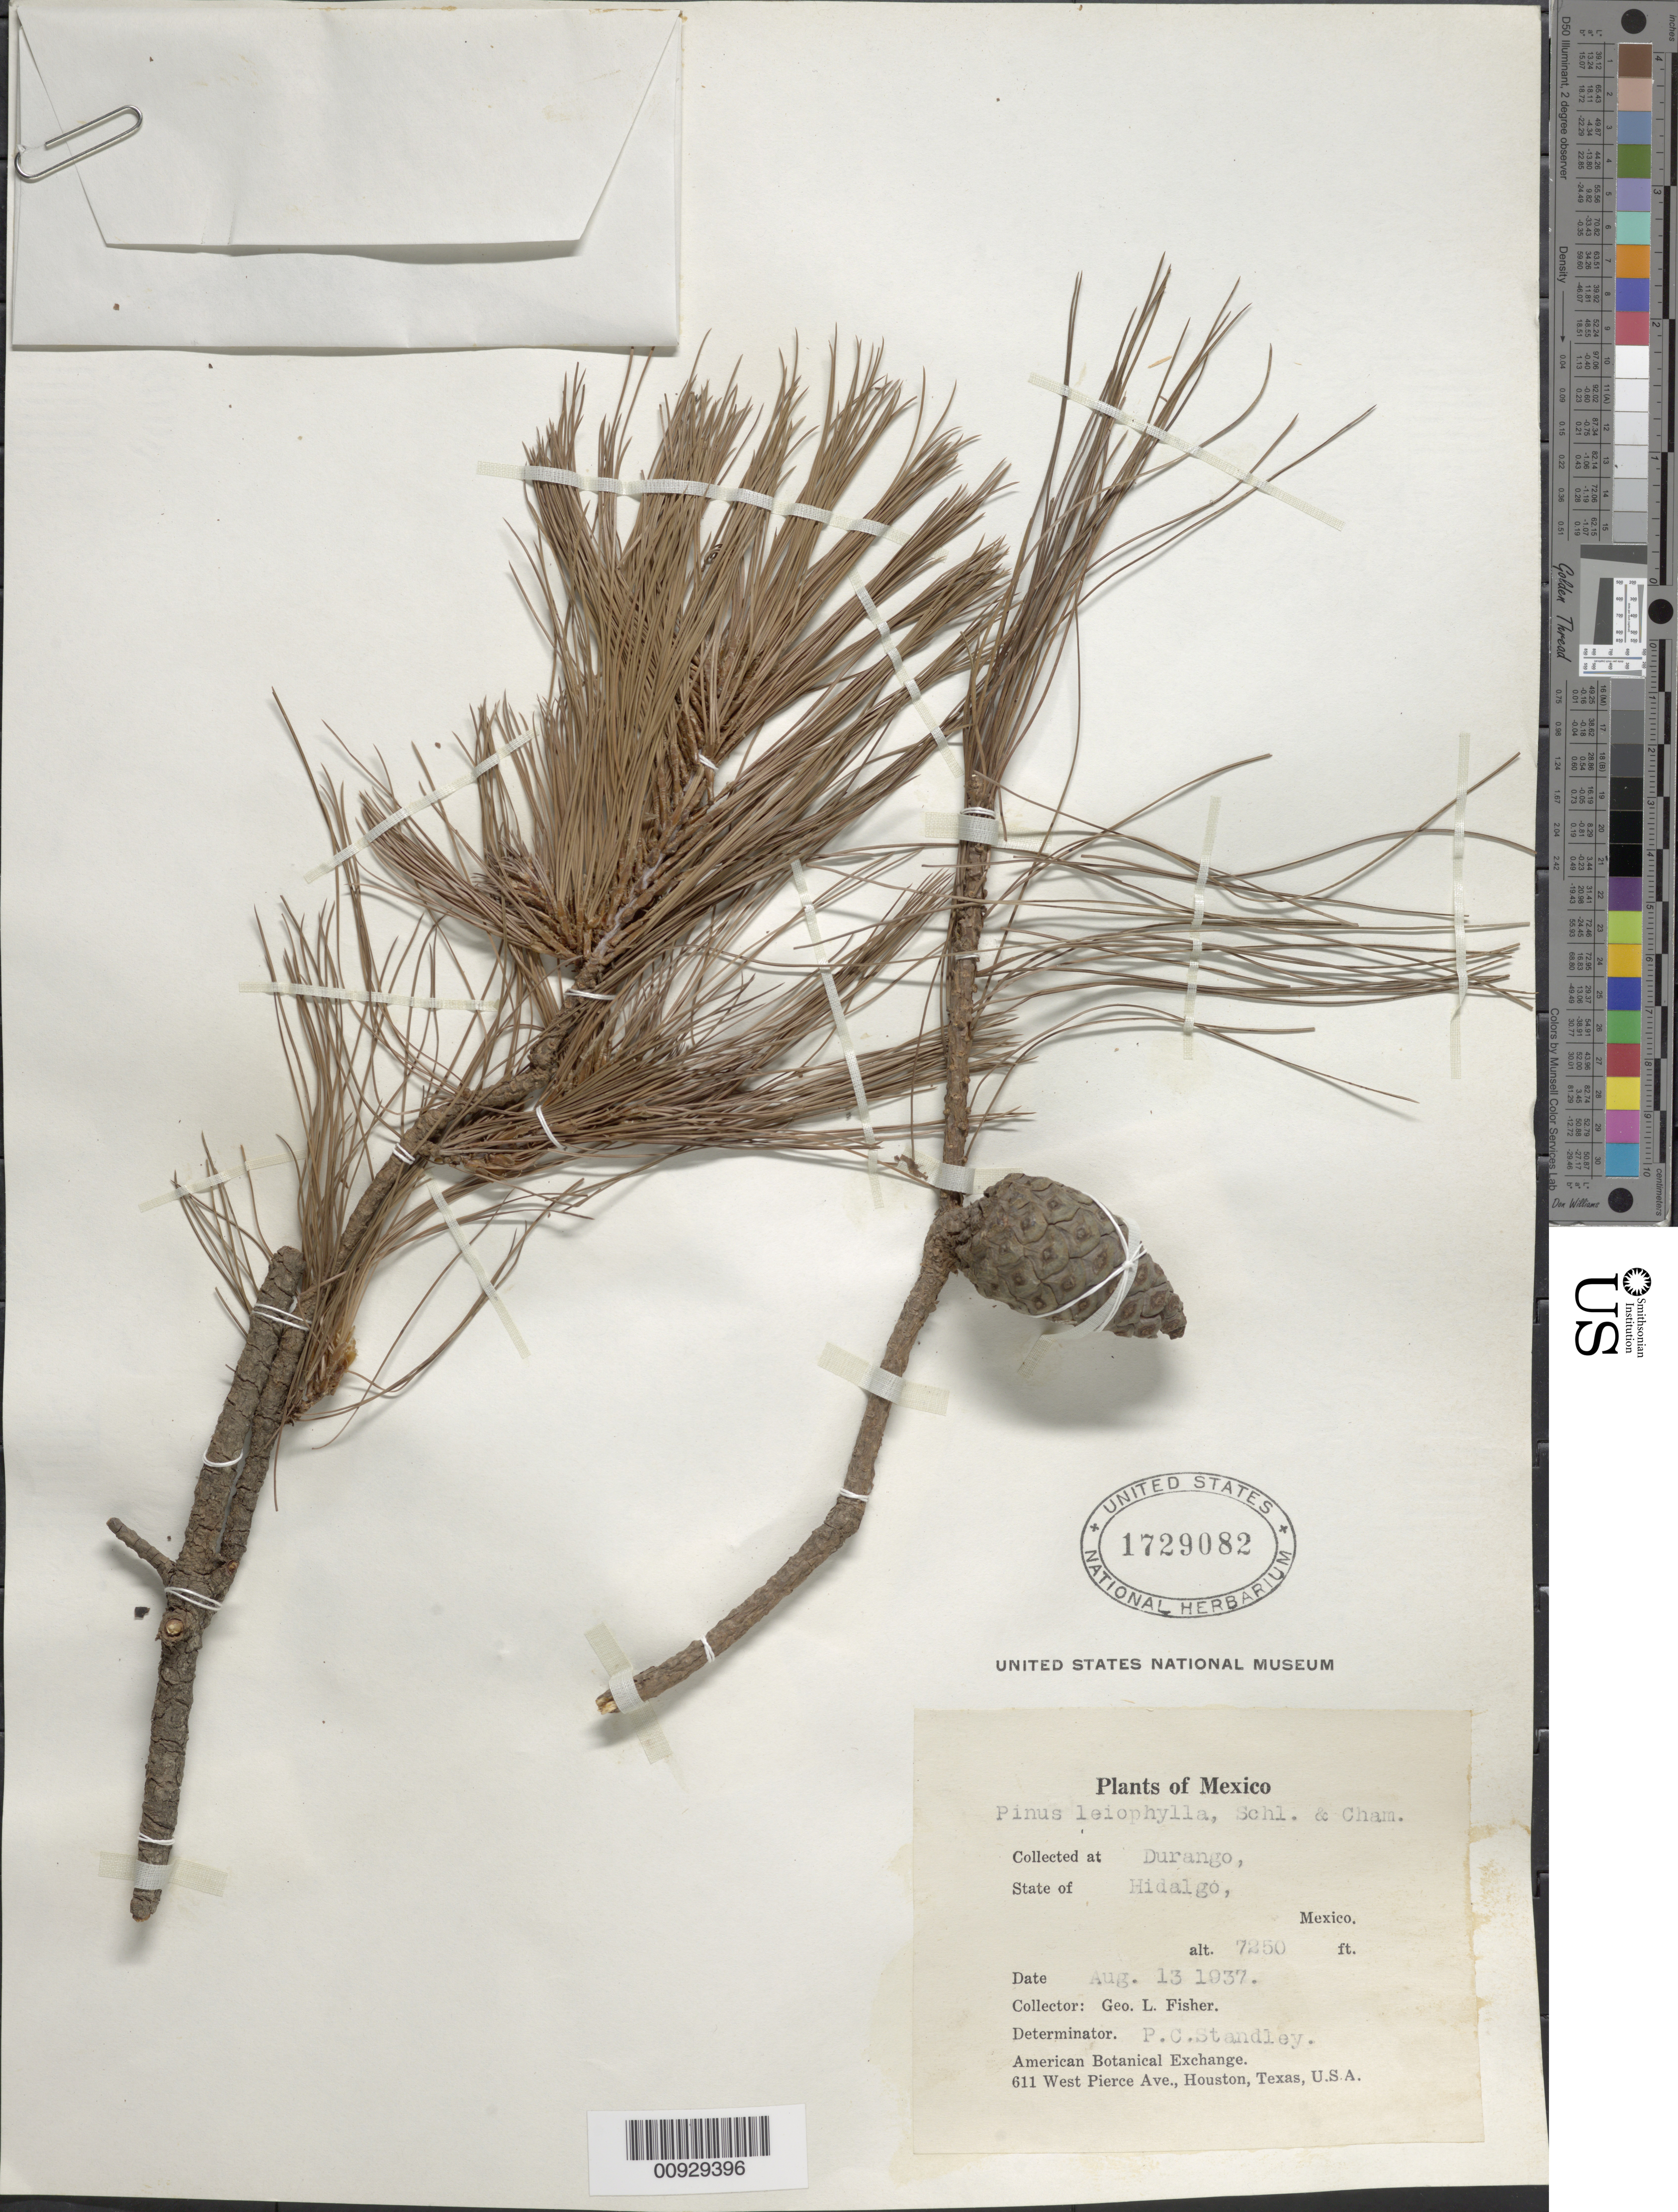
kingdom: Plantae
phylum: Tracheophyta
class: Pinopsida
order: Pinales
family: Pinaceae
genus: Pinus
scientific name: Pinus leiophylla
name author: Schiede ex Schltdl. & Cham.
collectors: G. L. Fisher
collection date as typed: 13 Aug 1937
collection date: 1937-08-13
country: Mexico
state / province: Hidalgo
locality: Durango.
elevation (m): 2210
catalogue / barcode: US 1729082